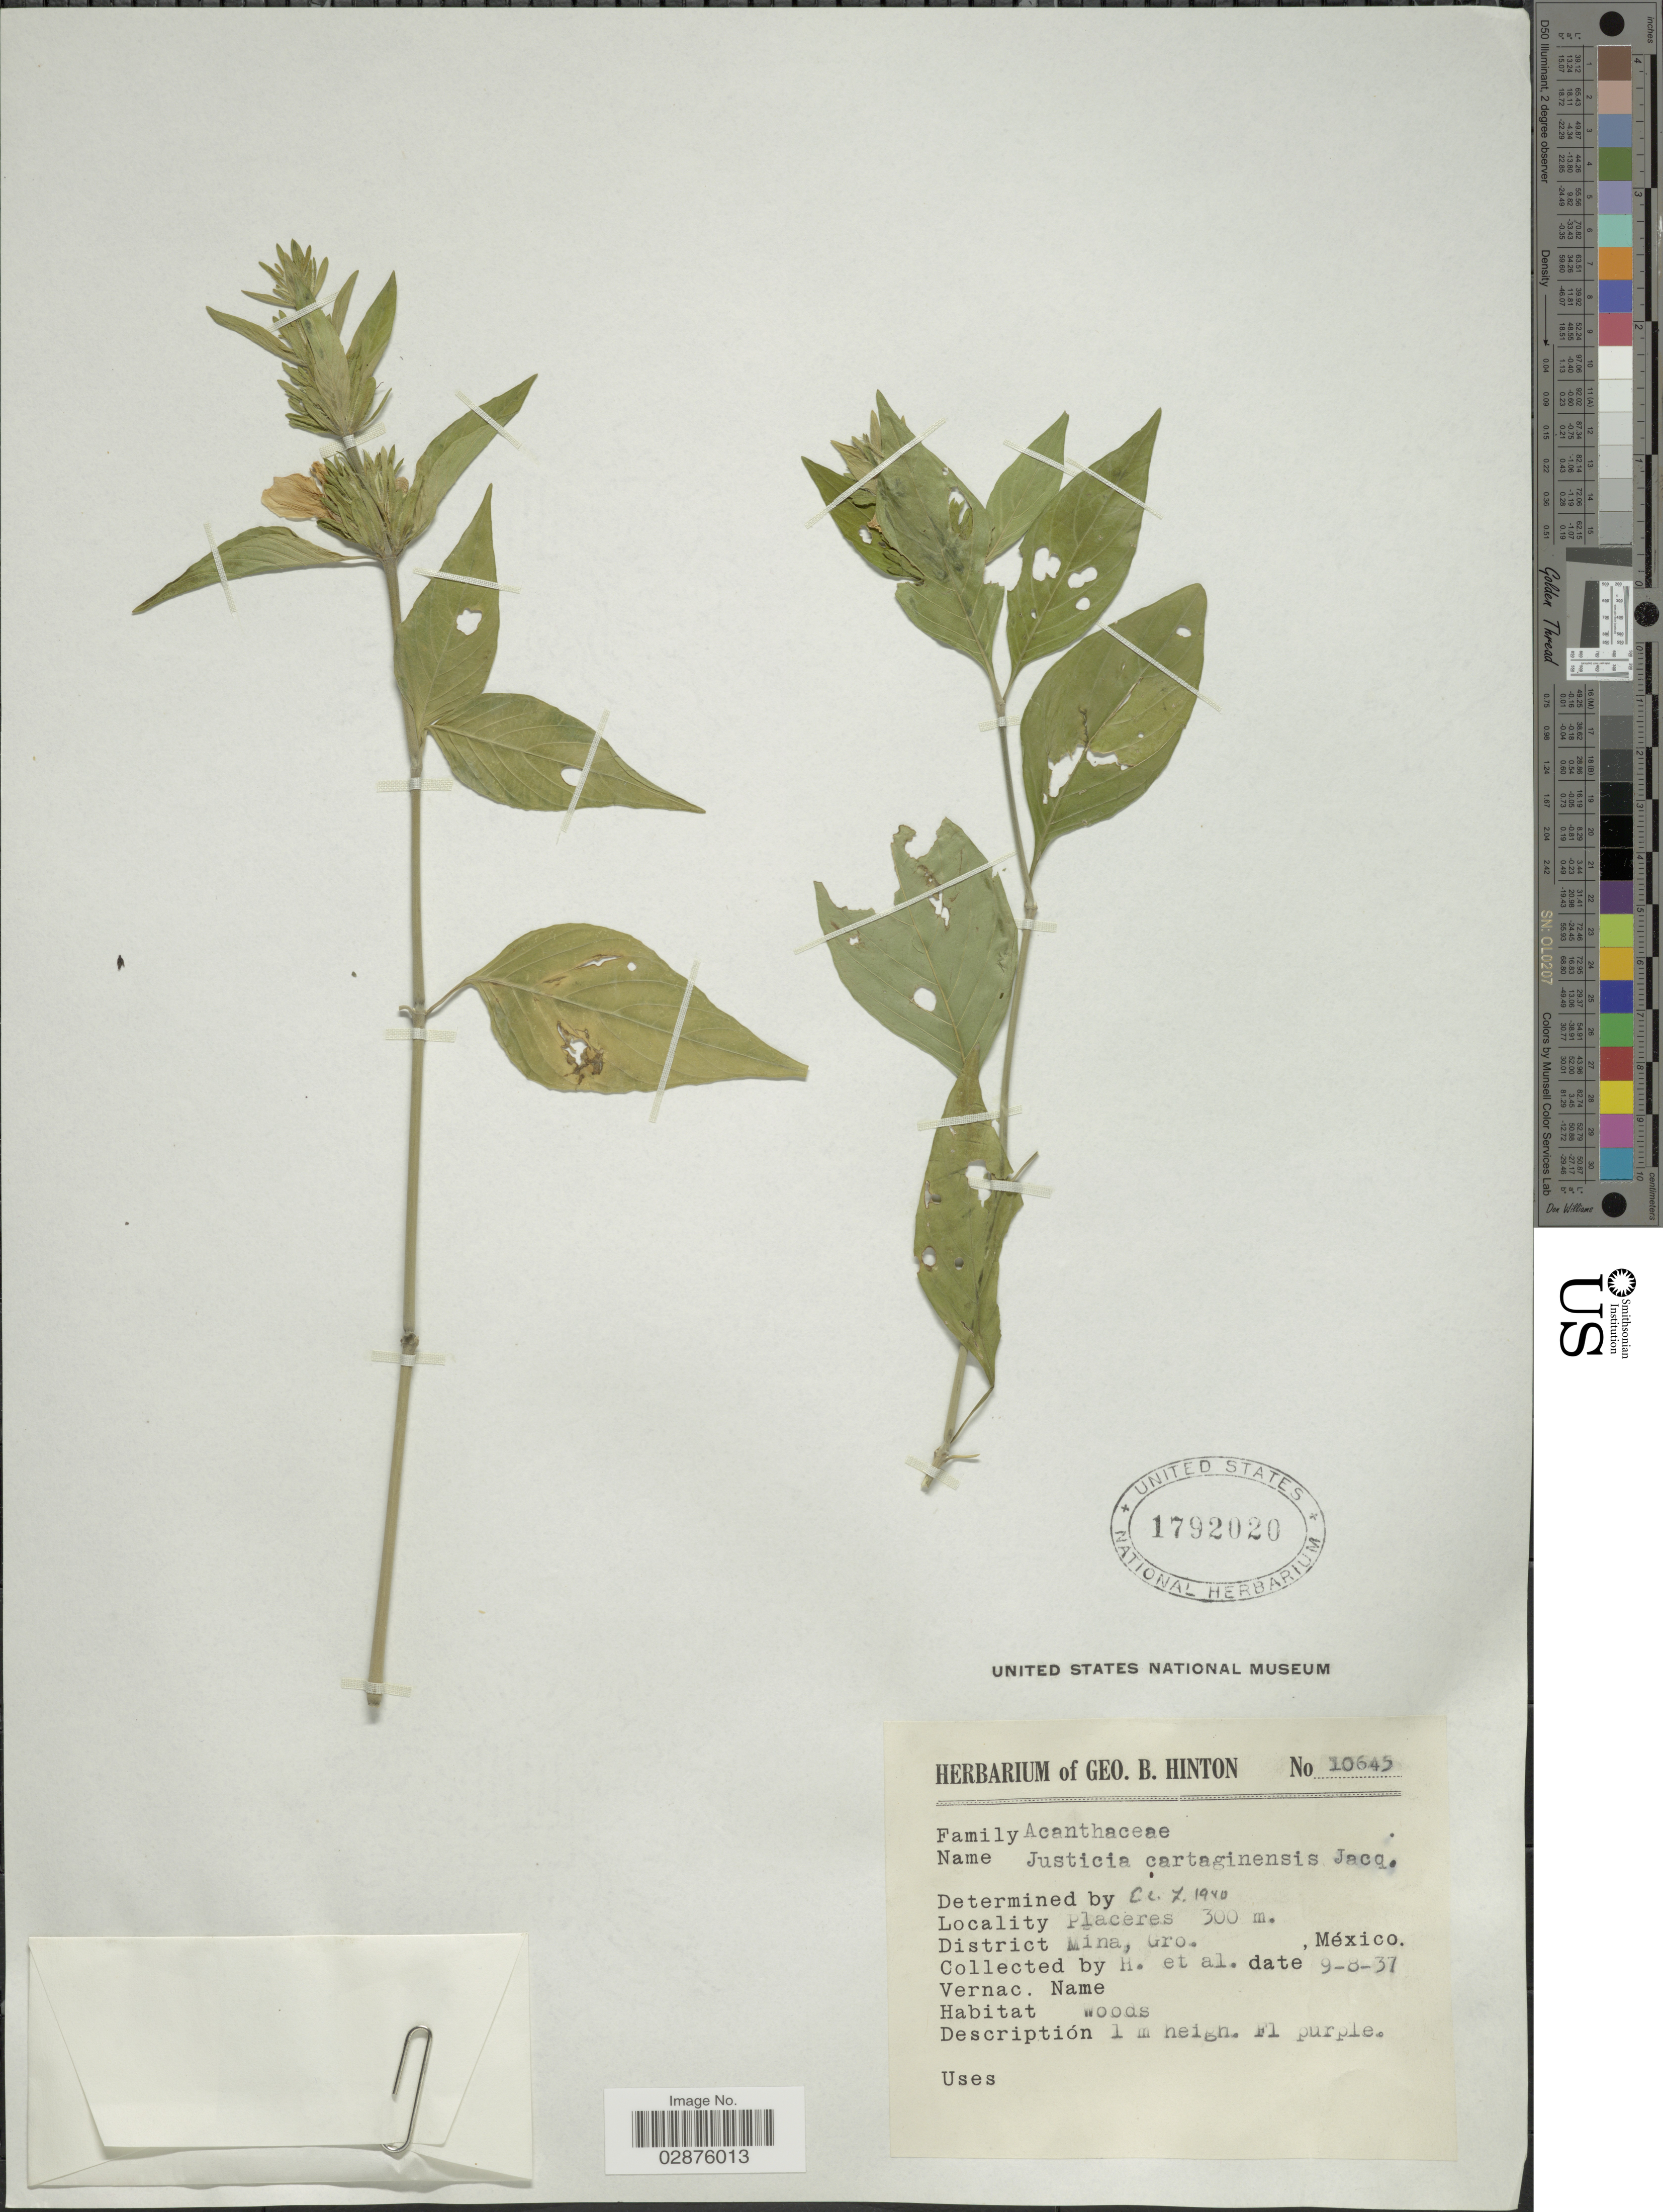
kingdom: Plantae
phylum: Tracheophyta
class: Magnoliopsida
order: Lamiales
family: Acanthaceae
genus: Justicia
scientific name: Justicia carthaginensis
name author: Jacq.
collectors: G. B. Hinton & et al.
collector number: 10645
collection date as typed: Transcribed d/m/y: 9/8/37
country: Mexico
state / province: Guerrero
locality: Placeres, District Mina, Gro., México.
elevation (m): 300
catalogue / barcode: US 1792020